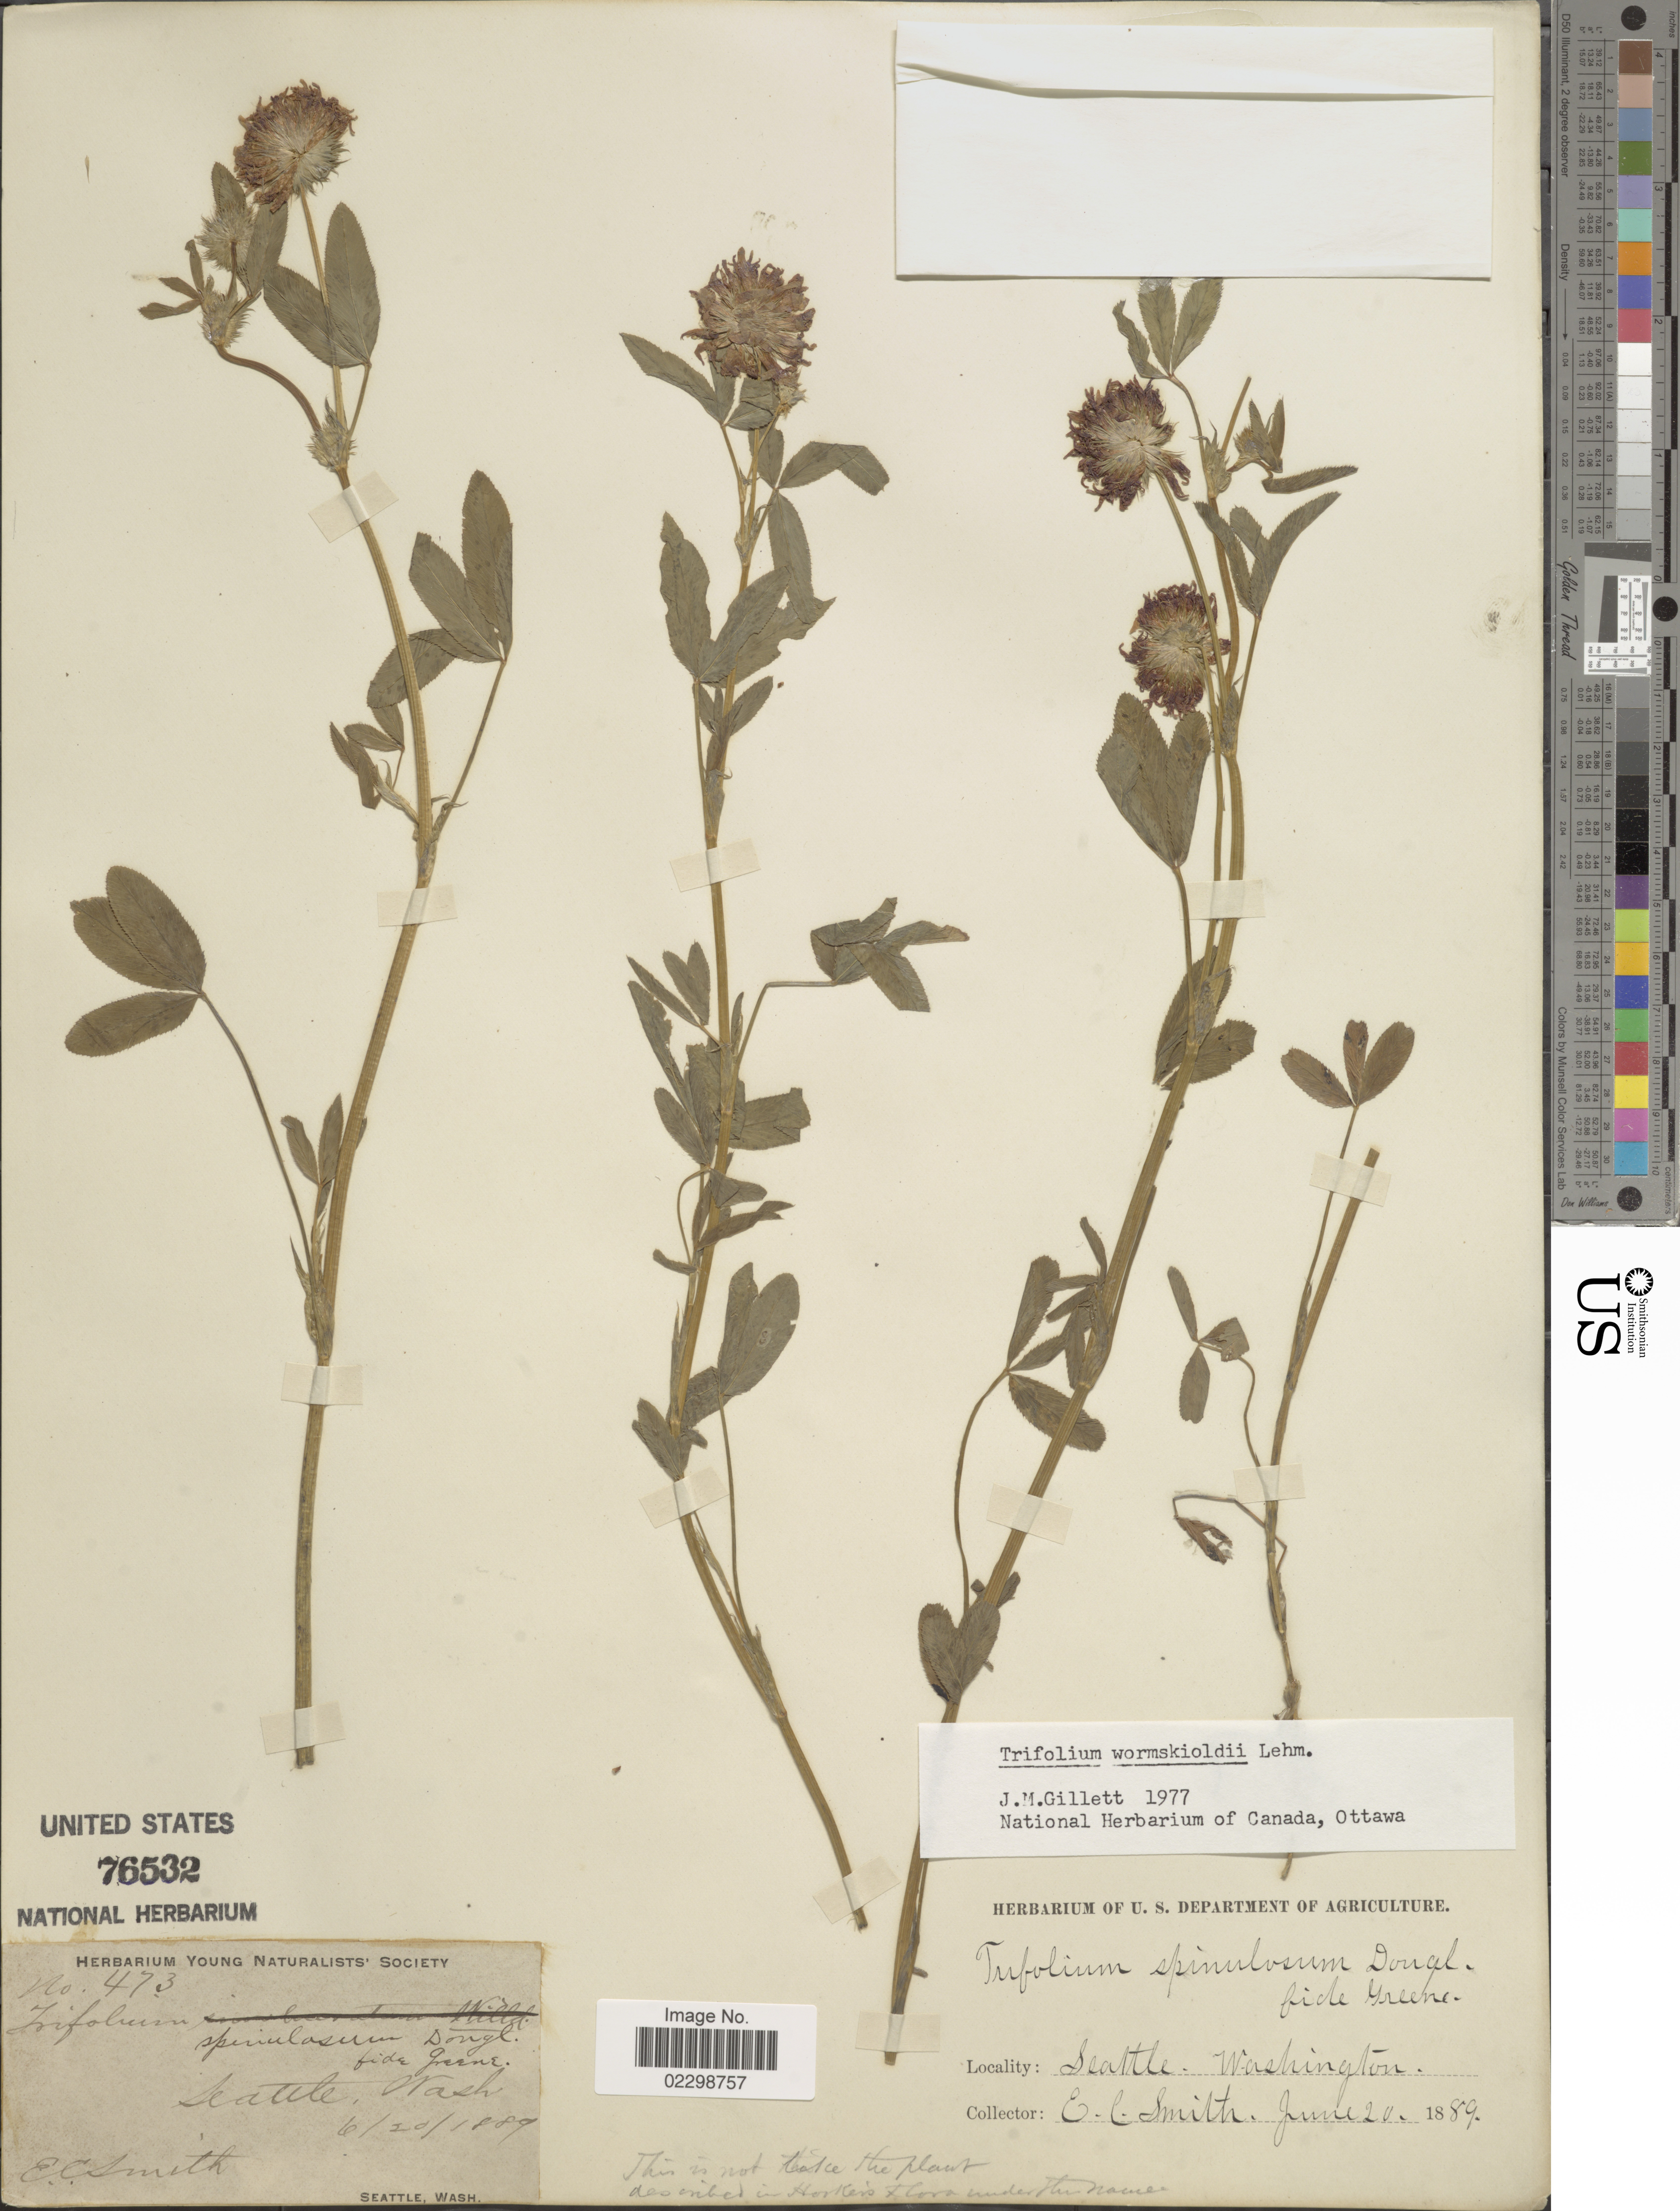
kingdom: Plantae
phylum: Tracheophyta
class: Magnoliopsida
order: Fabales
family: Fabaceae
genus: Trifolium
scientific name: Trifolium wormskioldii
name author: Lehm.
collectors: E. Smith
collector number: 473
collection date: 1889-06-20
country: United States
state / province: Washington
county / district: King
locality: Seattle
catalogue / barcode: US 76532